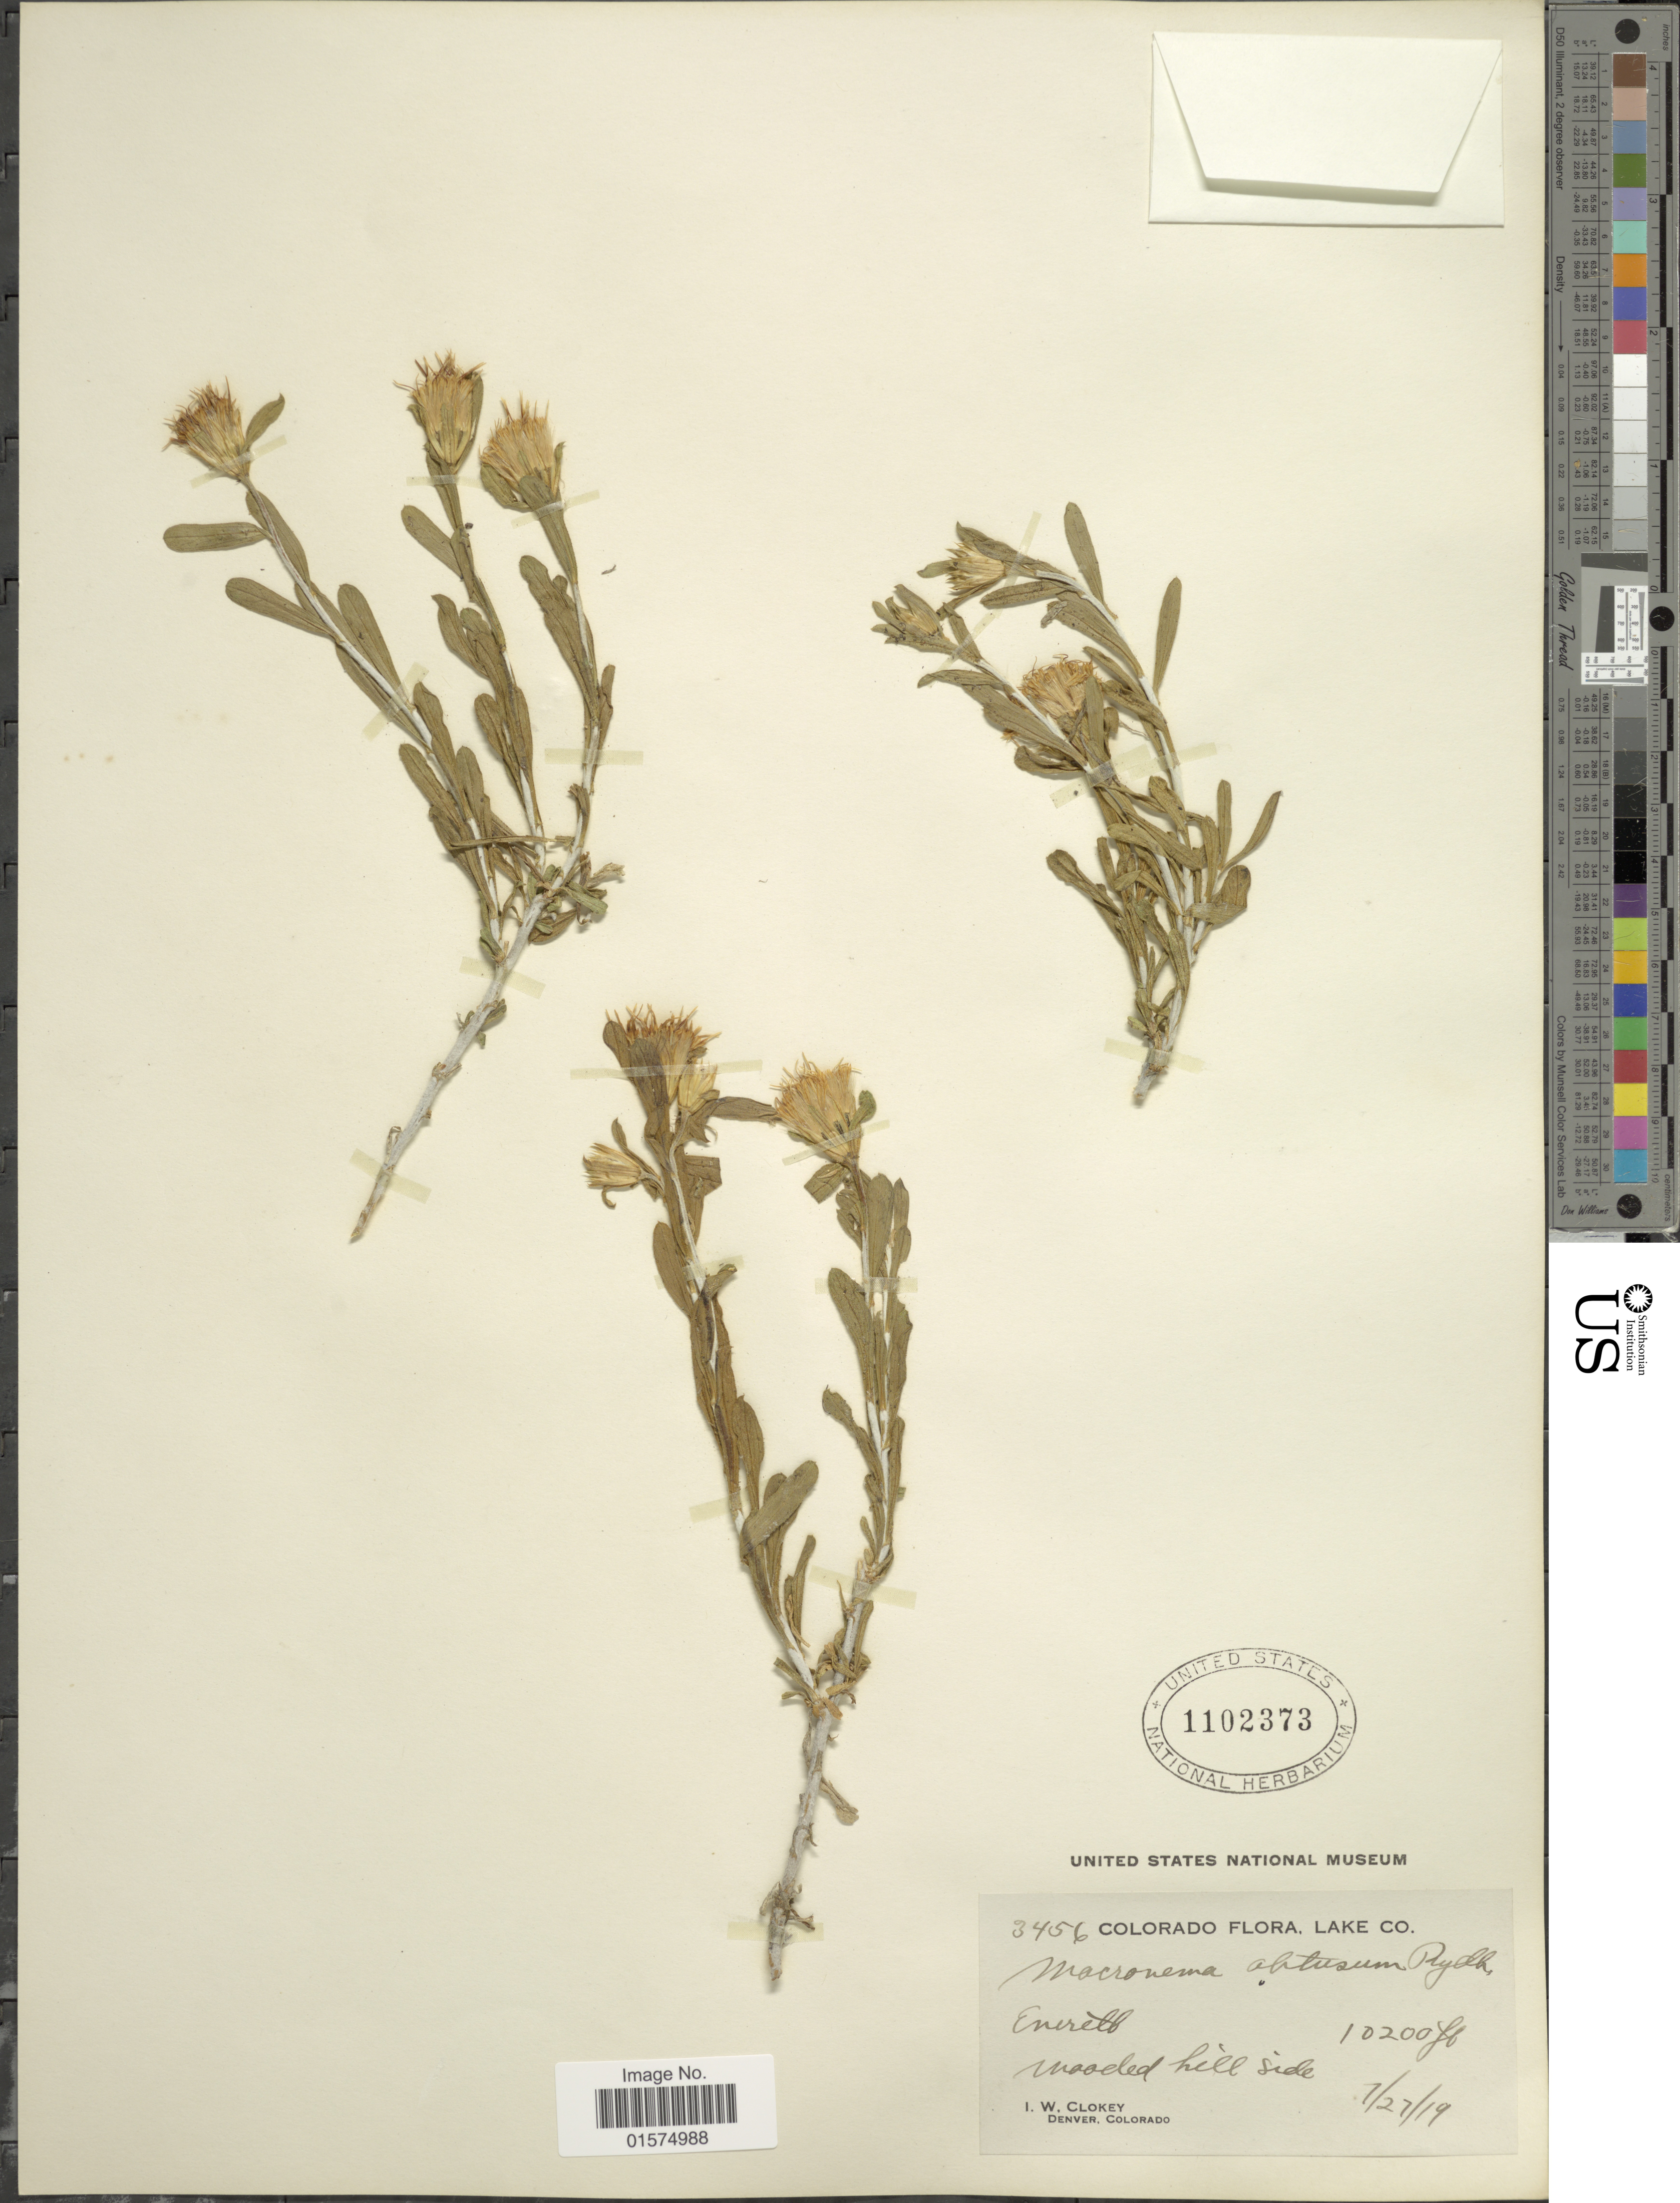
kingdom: Plantae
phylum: Tracheophyta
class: Magnoliopsida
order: Asterales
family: Asteraceae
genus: Ericameria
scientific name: Ericameria discoidea var. discoidea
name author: (Nutt.) G.L. Nesom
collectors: I. W. Clokey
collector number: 3456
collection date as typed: Transcribed d/m/y: 27/7/19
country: United States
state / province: Colorado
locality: Lake Co. Enerett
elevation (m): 3109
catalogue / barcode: US 1102373